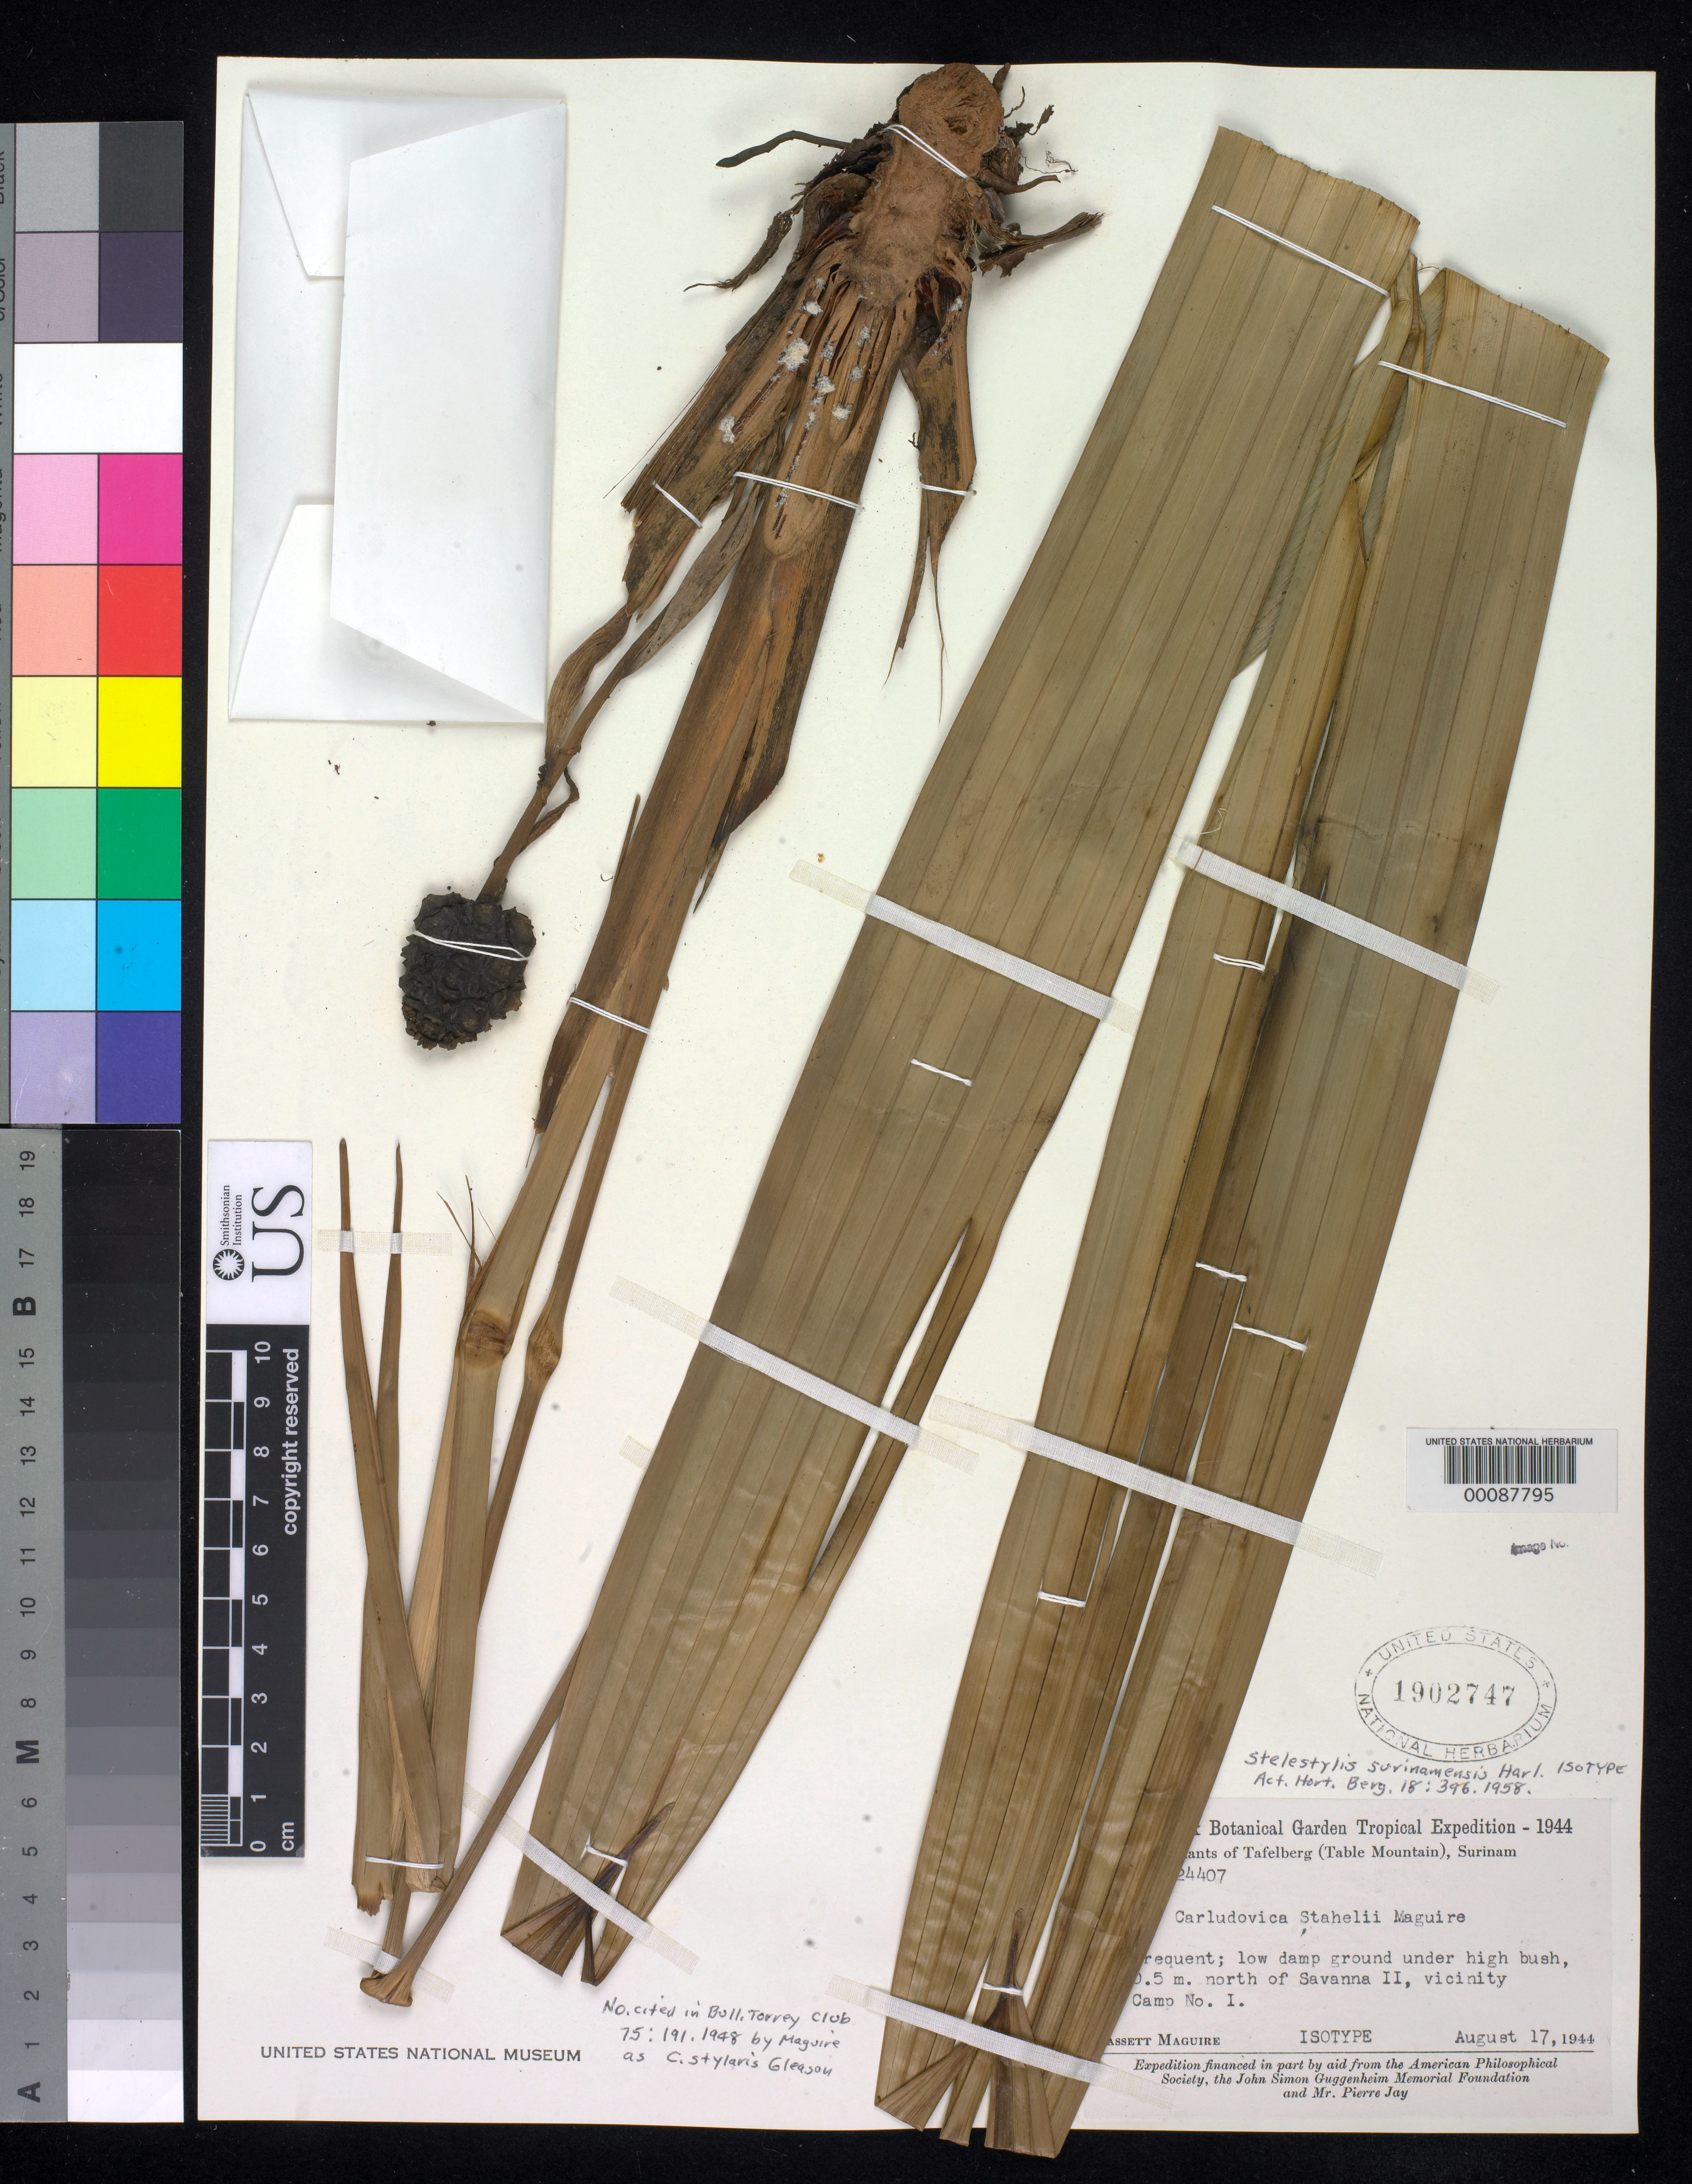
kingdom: Plantae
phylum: Tracheophyta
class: Liliopsida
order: Pandanales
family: Cyclanthaceae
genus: Stelestylis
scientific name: Stelestylis surinamensis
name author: Harling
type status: Isotype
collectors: B. Maguire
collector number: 24407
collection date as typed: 17 Aug 1944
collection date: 1944-08-17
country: Suriname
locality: Tafelberg.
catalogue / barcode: US 1902747